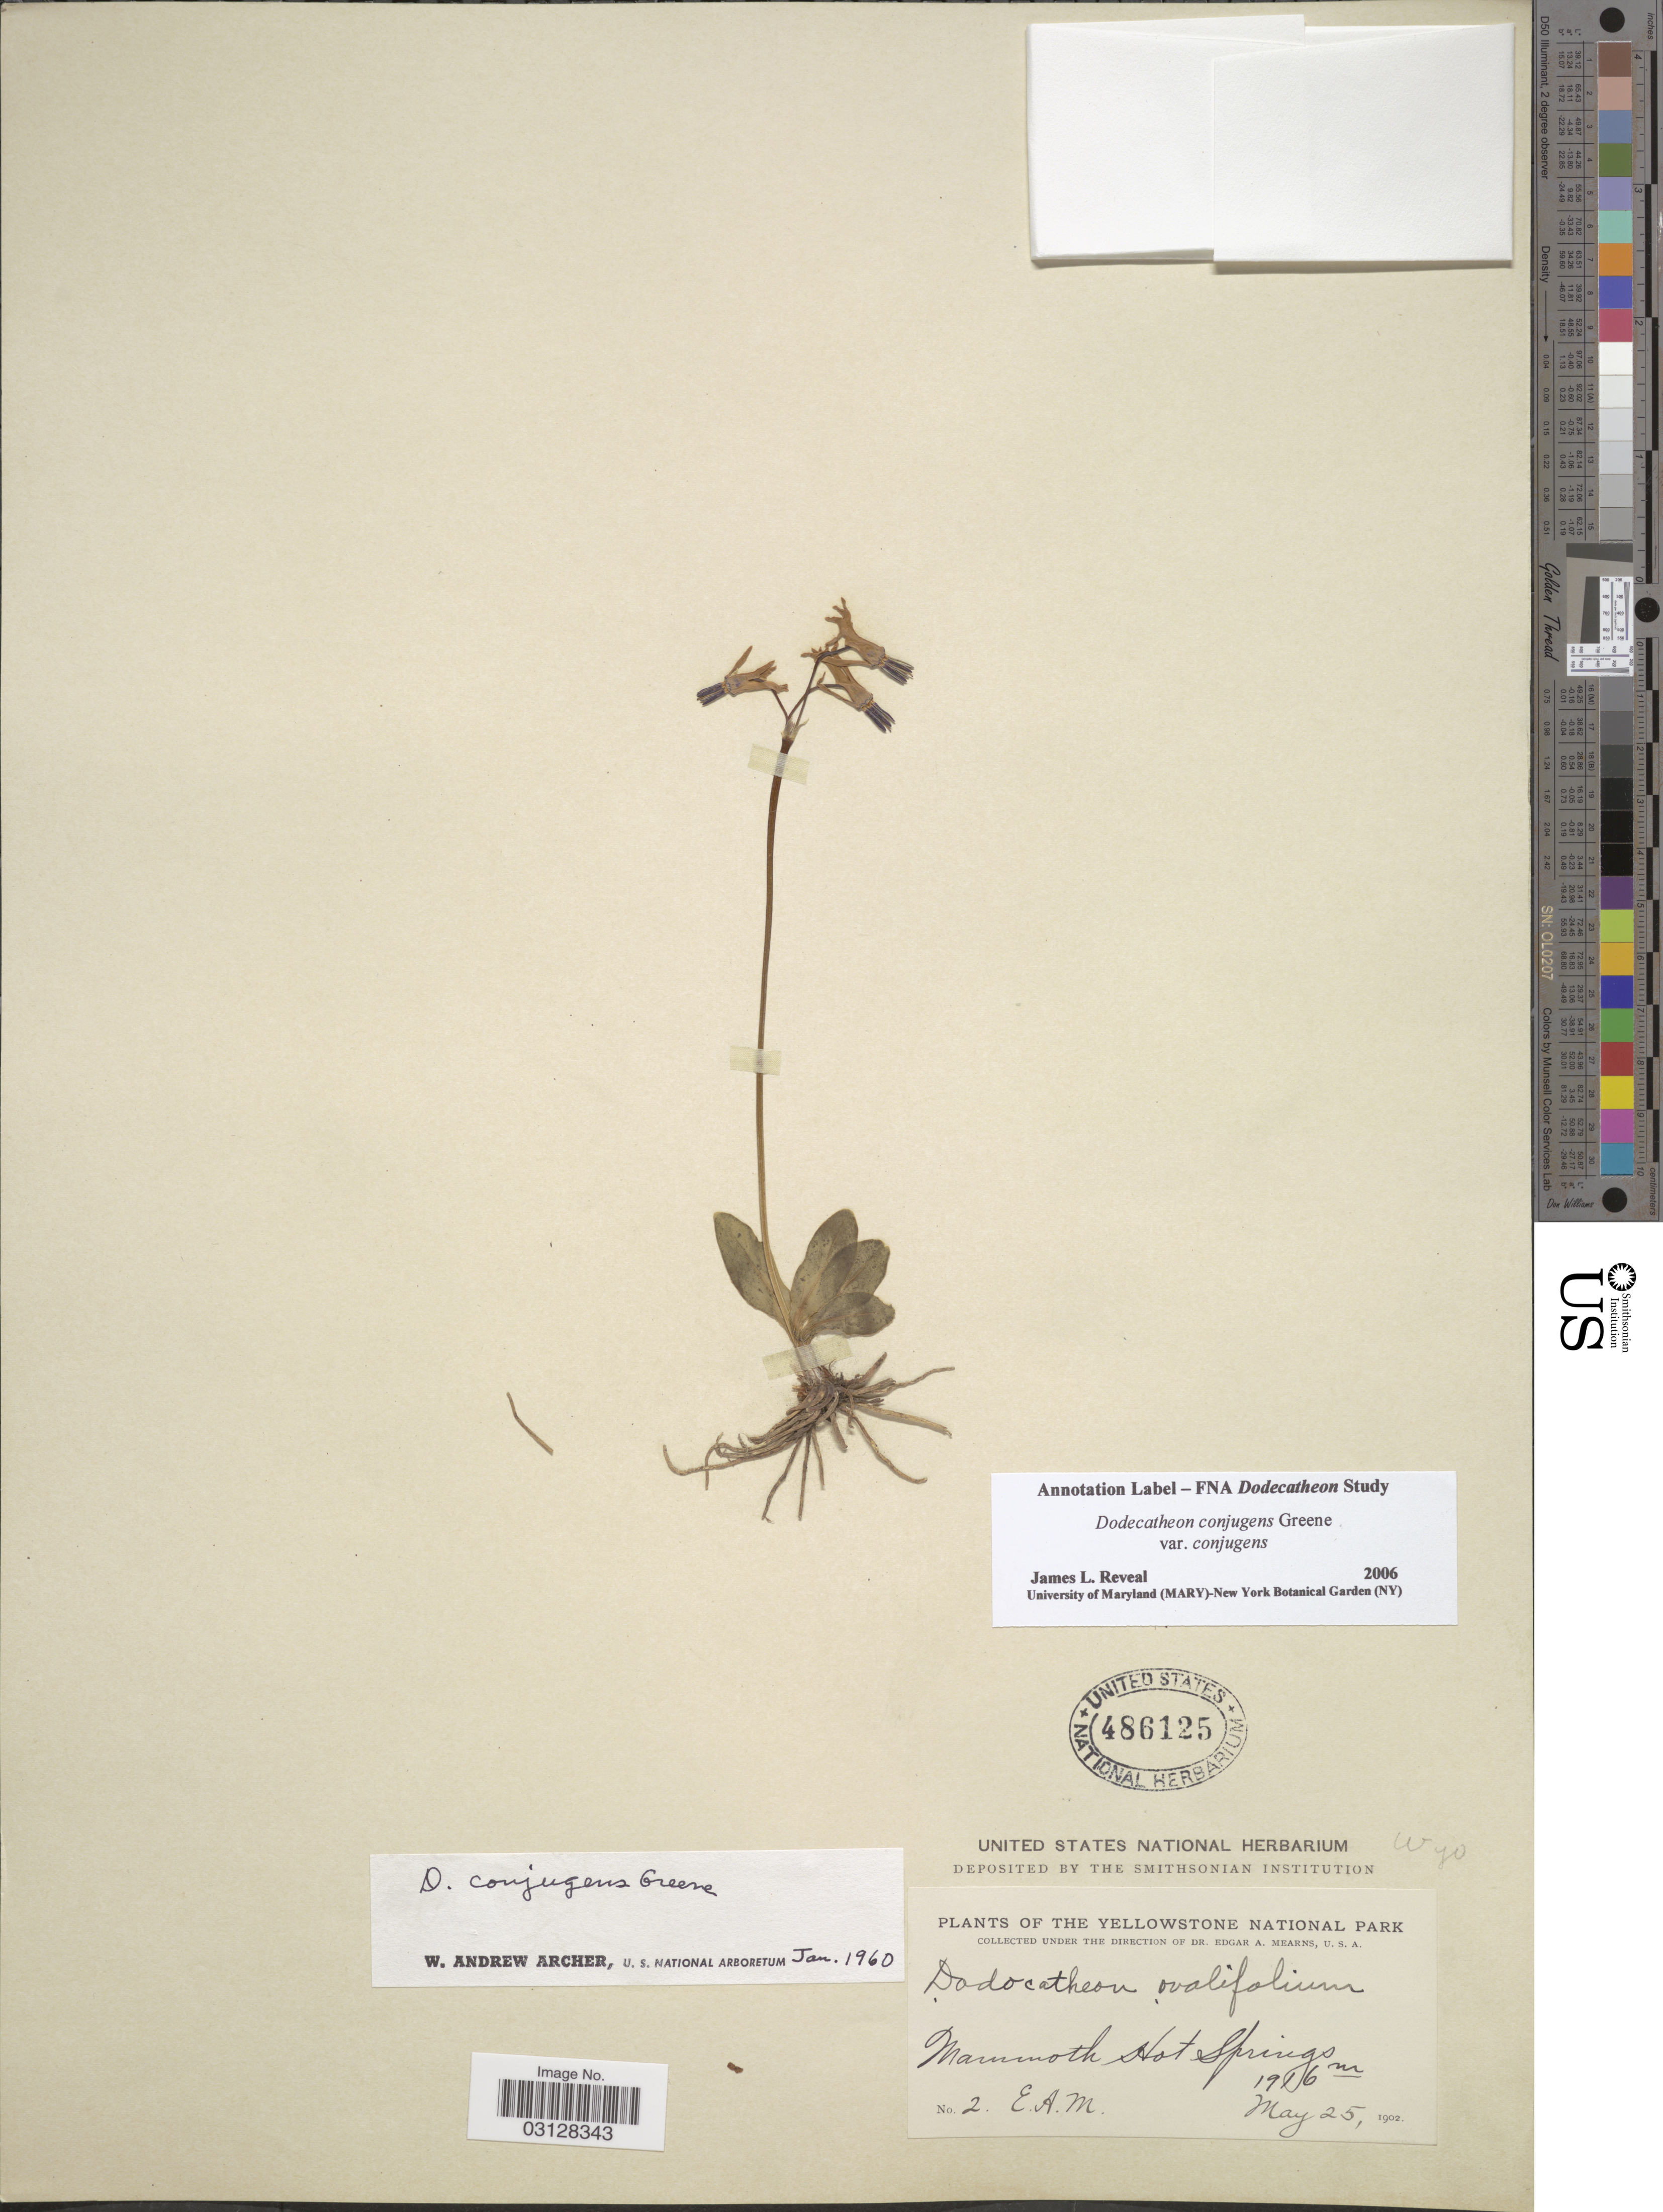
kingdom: Plantae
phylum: Tracheophyta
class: Magnoliopsida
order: Ericales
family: Primulaceae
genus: Dodecatheon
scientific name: Dodecatheon conjugens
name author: Greene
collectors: E. A. Mearns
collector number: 2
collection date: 1902-05-25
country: United States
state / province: Wyoming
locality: Yellowstone National Park. Mammoth Hot Springs.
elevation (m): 1916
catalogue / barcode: US 486125